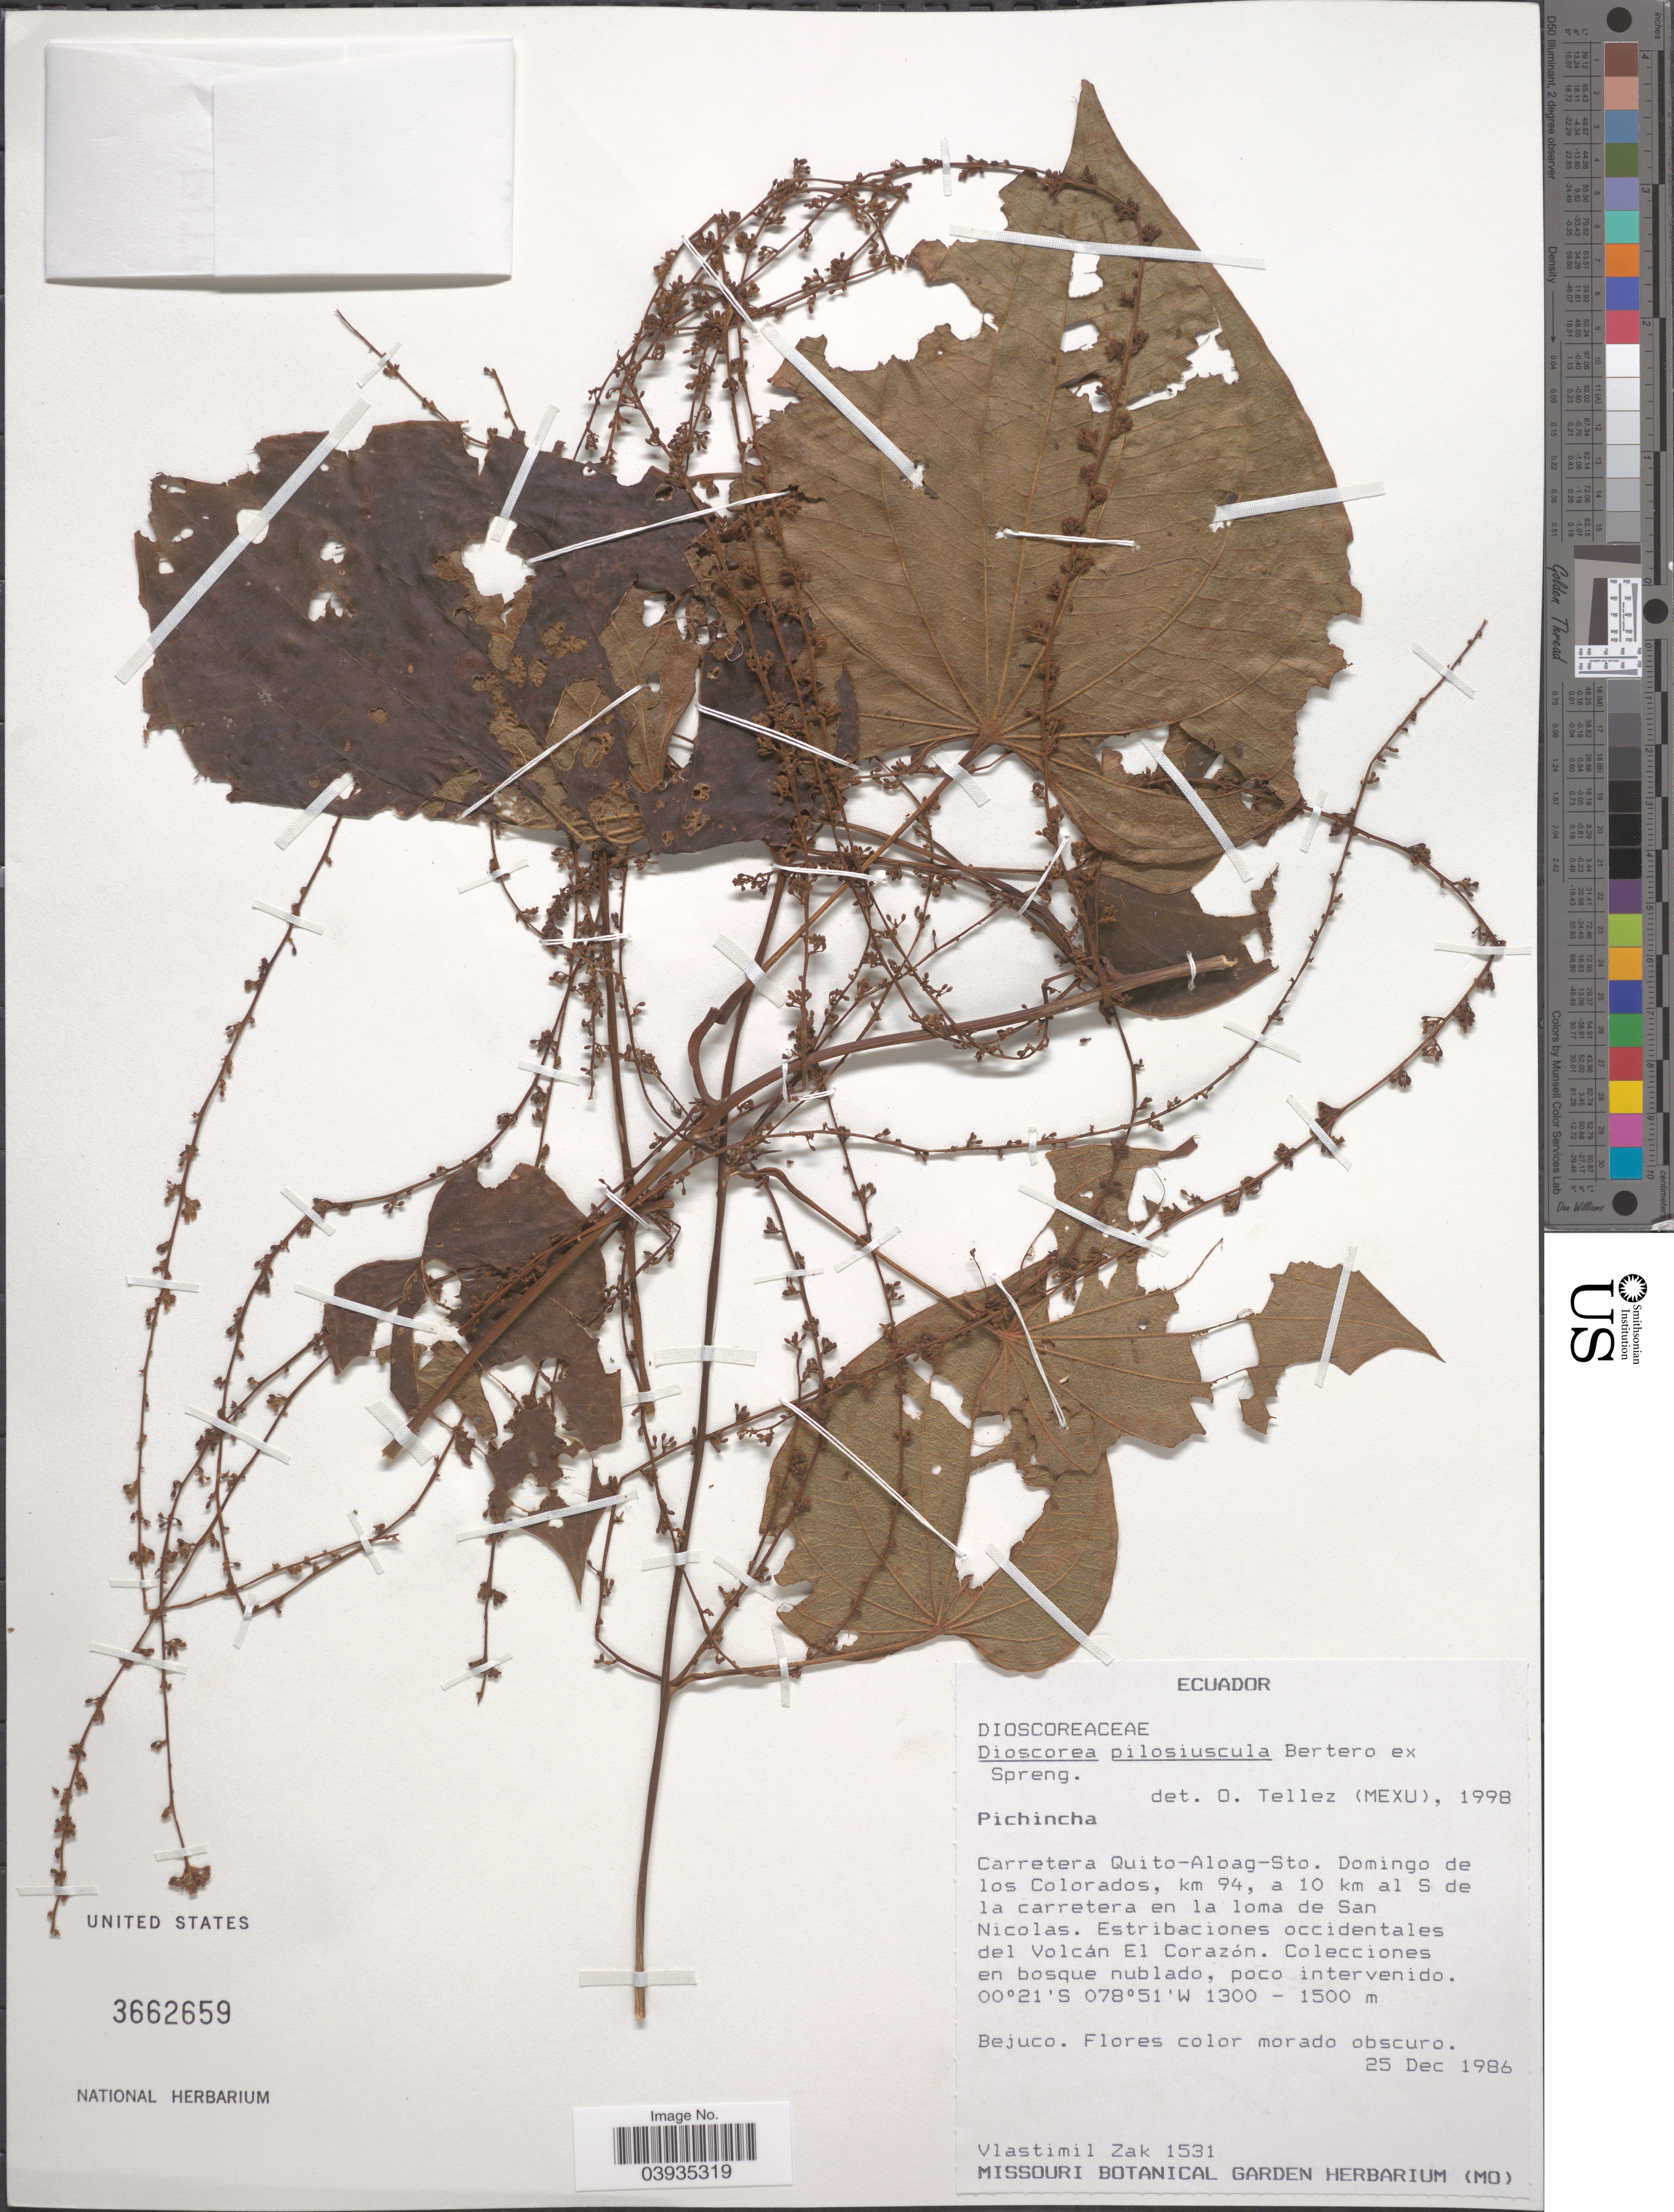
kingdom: Plantae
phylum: Tracheophyta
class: Liliopsida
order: Dioscoreales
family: Dioscoreaceae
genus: Dioscorea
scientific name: Dioscorea pilosiuscula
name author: Bertero ex Spreng.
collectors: V. Zak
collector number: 1531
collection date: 1986-12-25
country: Ecuador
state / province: Pichincha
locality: Carretera Quito-Aloag-Sto. Domingo de los Colorados, km 94, a 10 km al S de la carretera en la loma de San Nicolas. Estribaciones occidentales del Volcán El Corazón.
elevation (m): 1300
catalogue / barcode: US 3662659